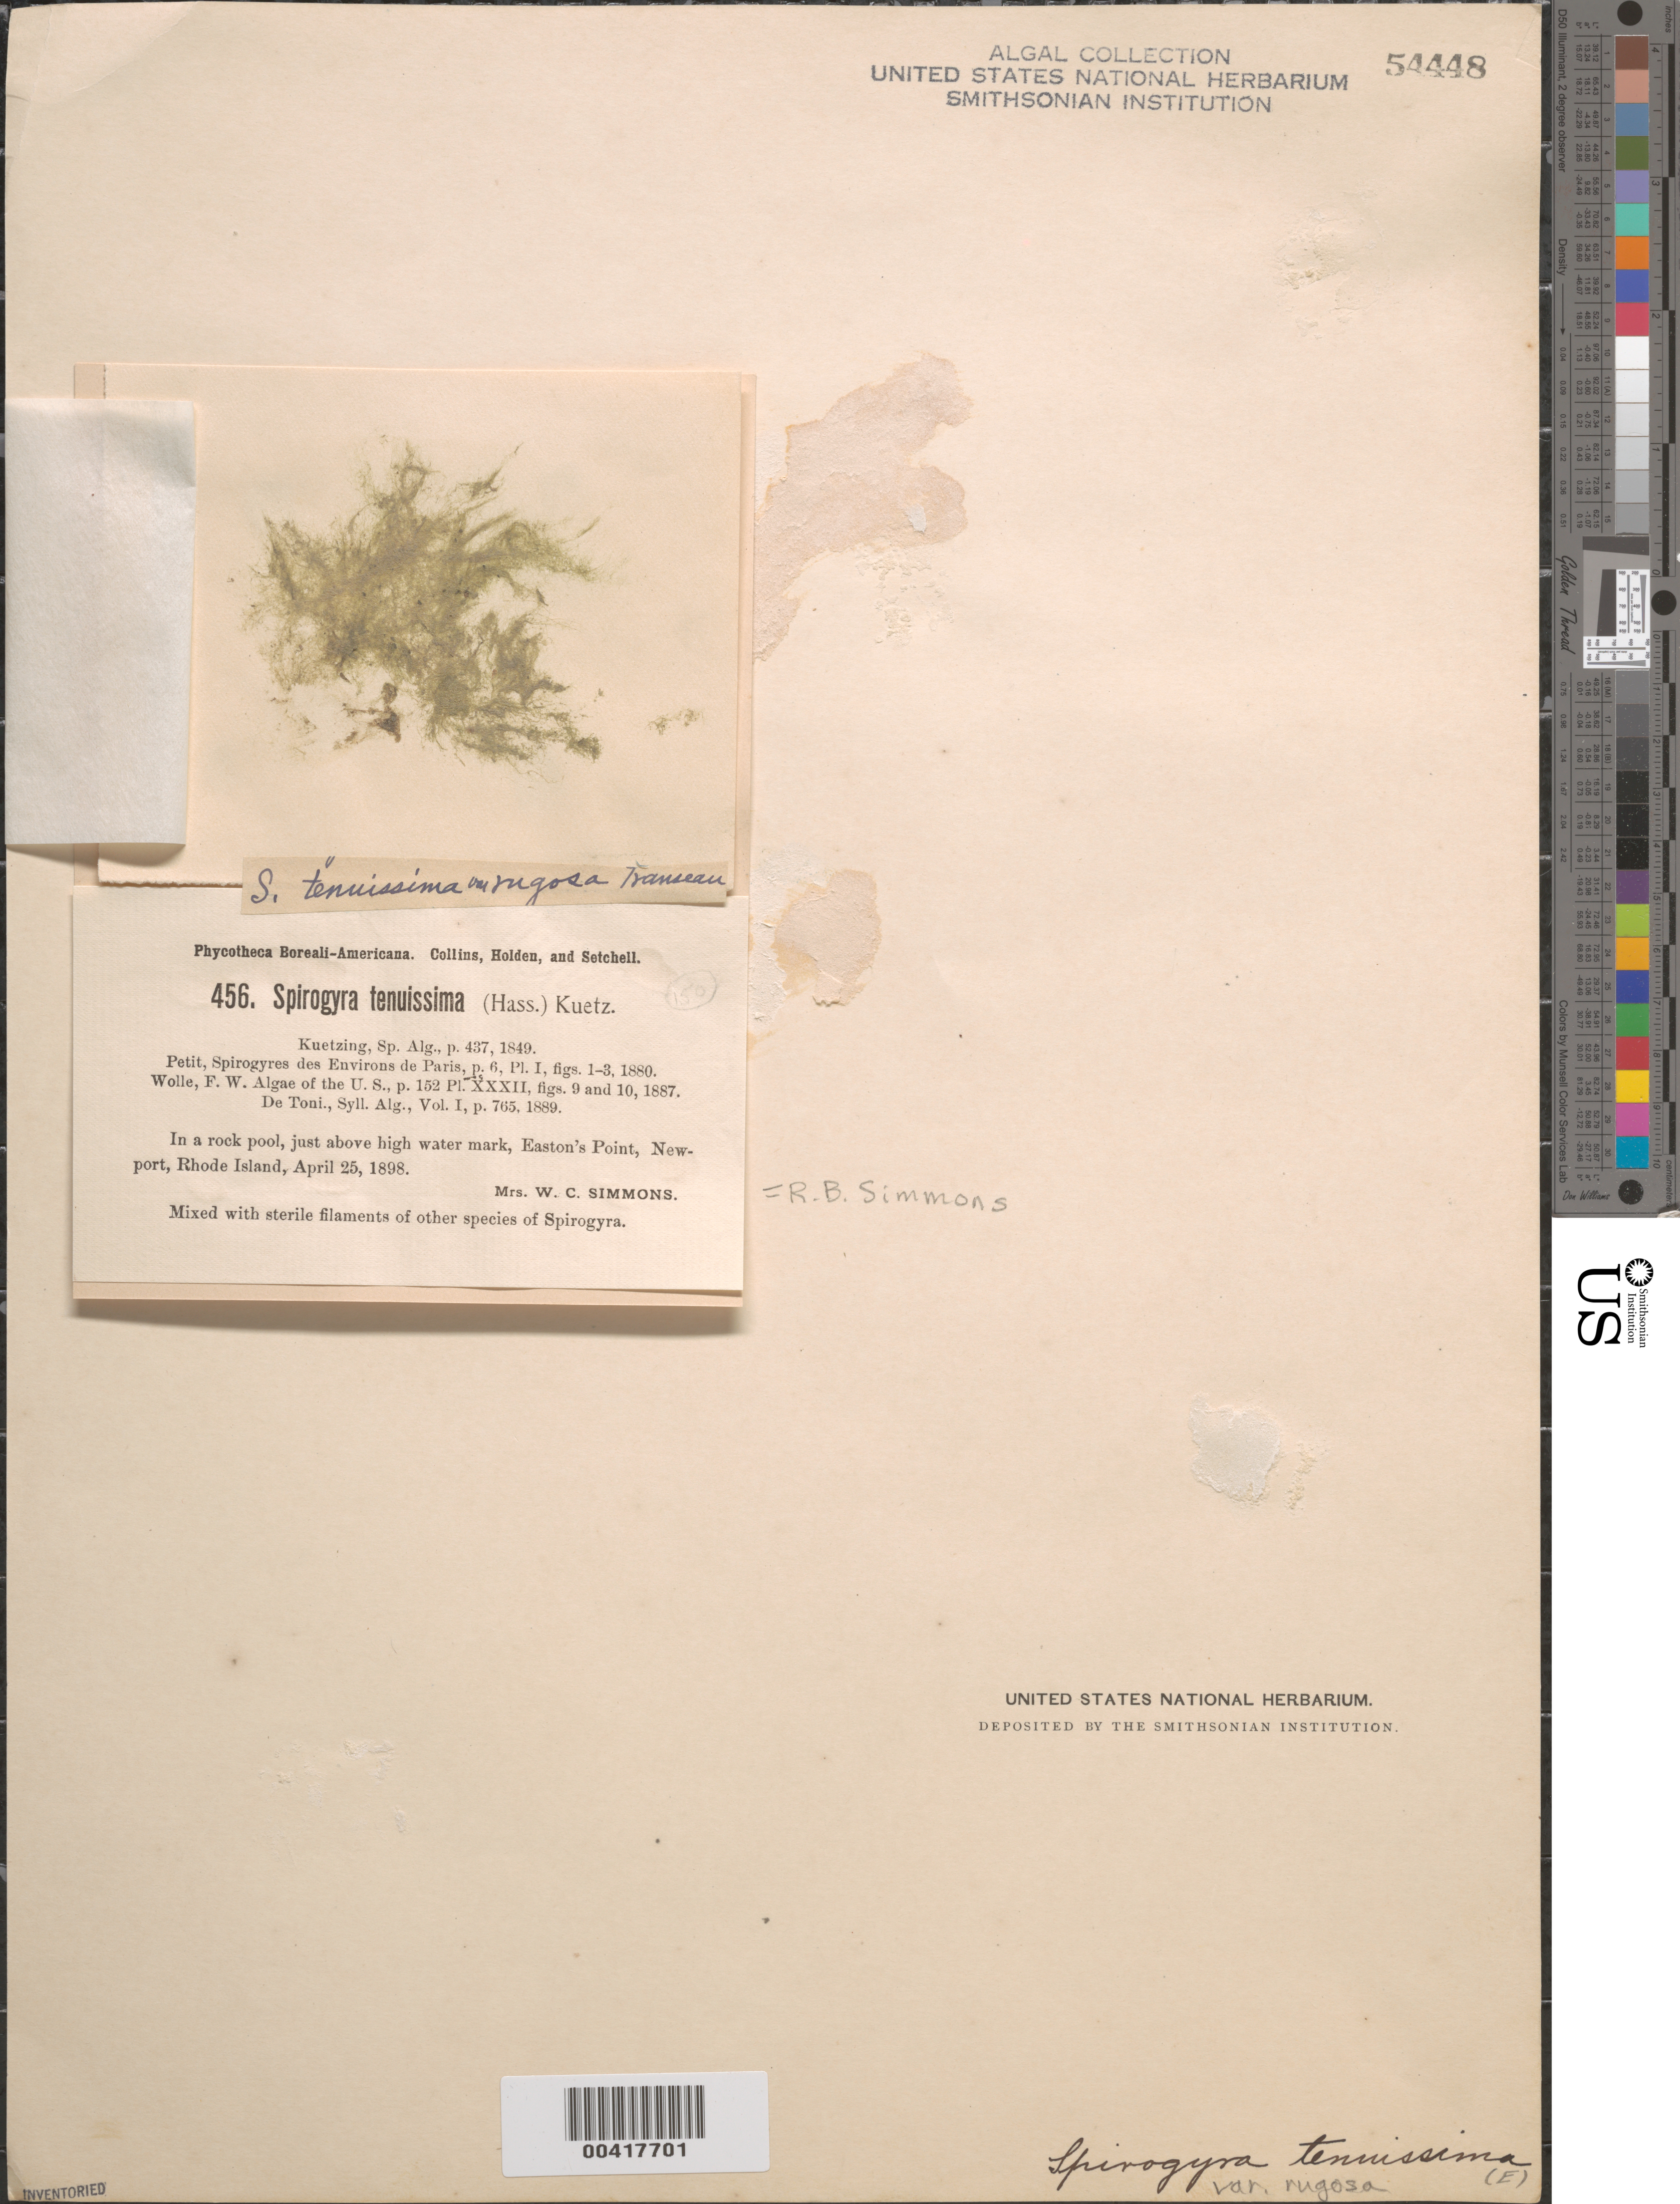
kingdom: Plantae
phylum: Charophyta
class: Zygnematophyceae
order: Zygnematales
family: Zygnemataceae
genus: Spirogyra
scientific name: Spirogyra tenuissima var. rugosa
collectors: R. B. Simmons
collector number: PB-A 456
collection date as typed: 25 Apr 1898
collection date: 1898-04-25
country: United States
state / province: Rhode Island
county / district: Newport County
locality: Easton's Point, Newport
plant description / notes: Collins, Holden & Setchell, Phycotheca Boreali-Americana, as Spirogyra tenuissima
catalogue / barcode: US 54448